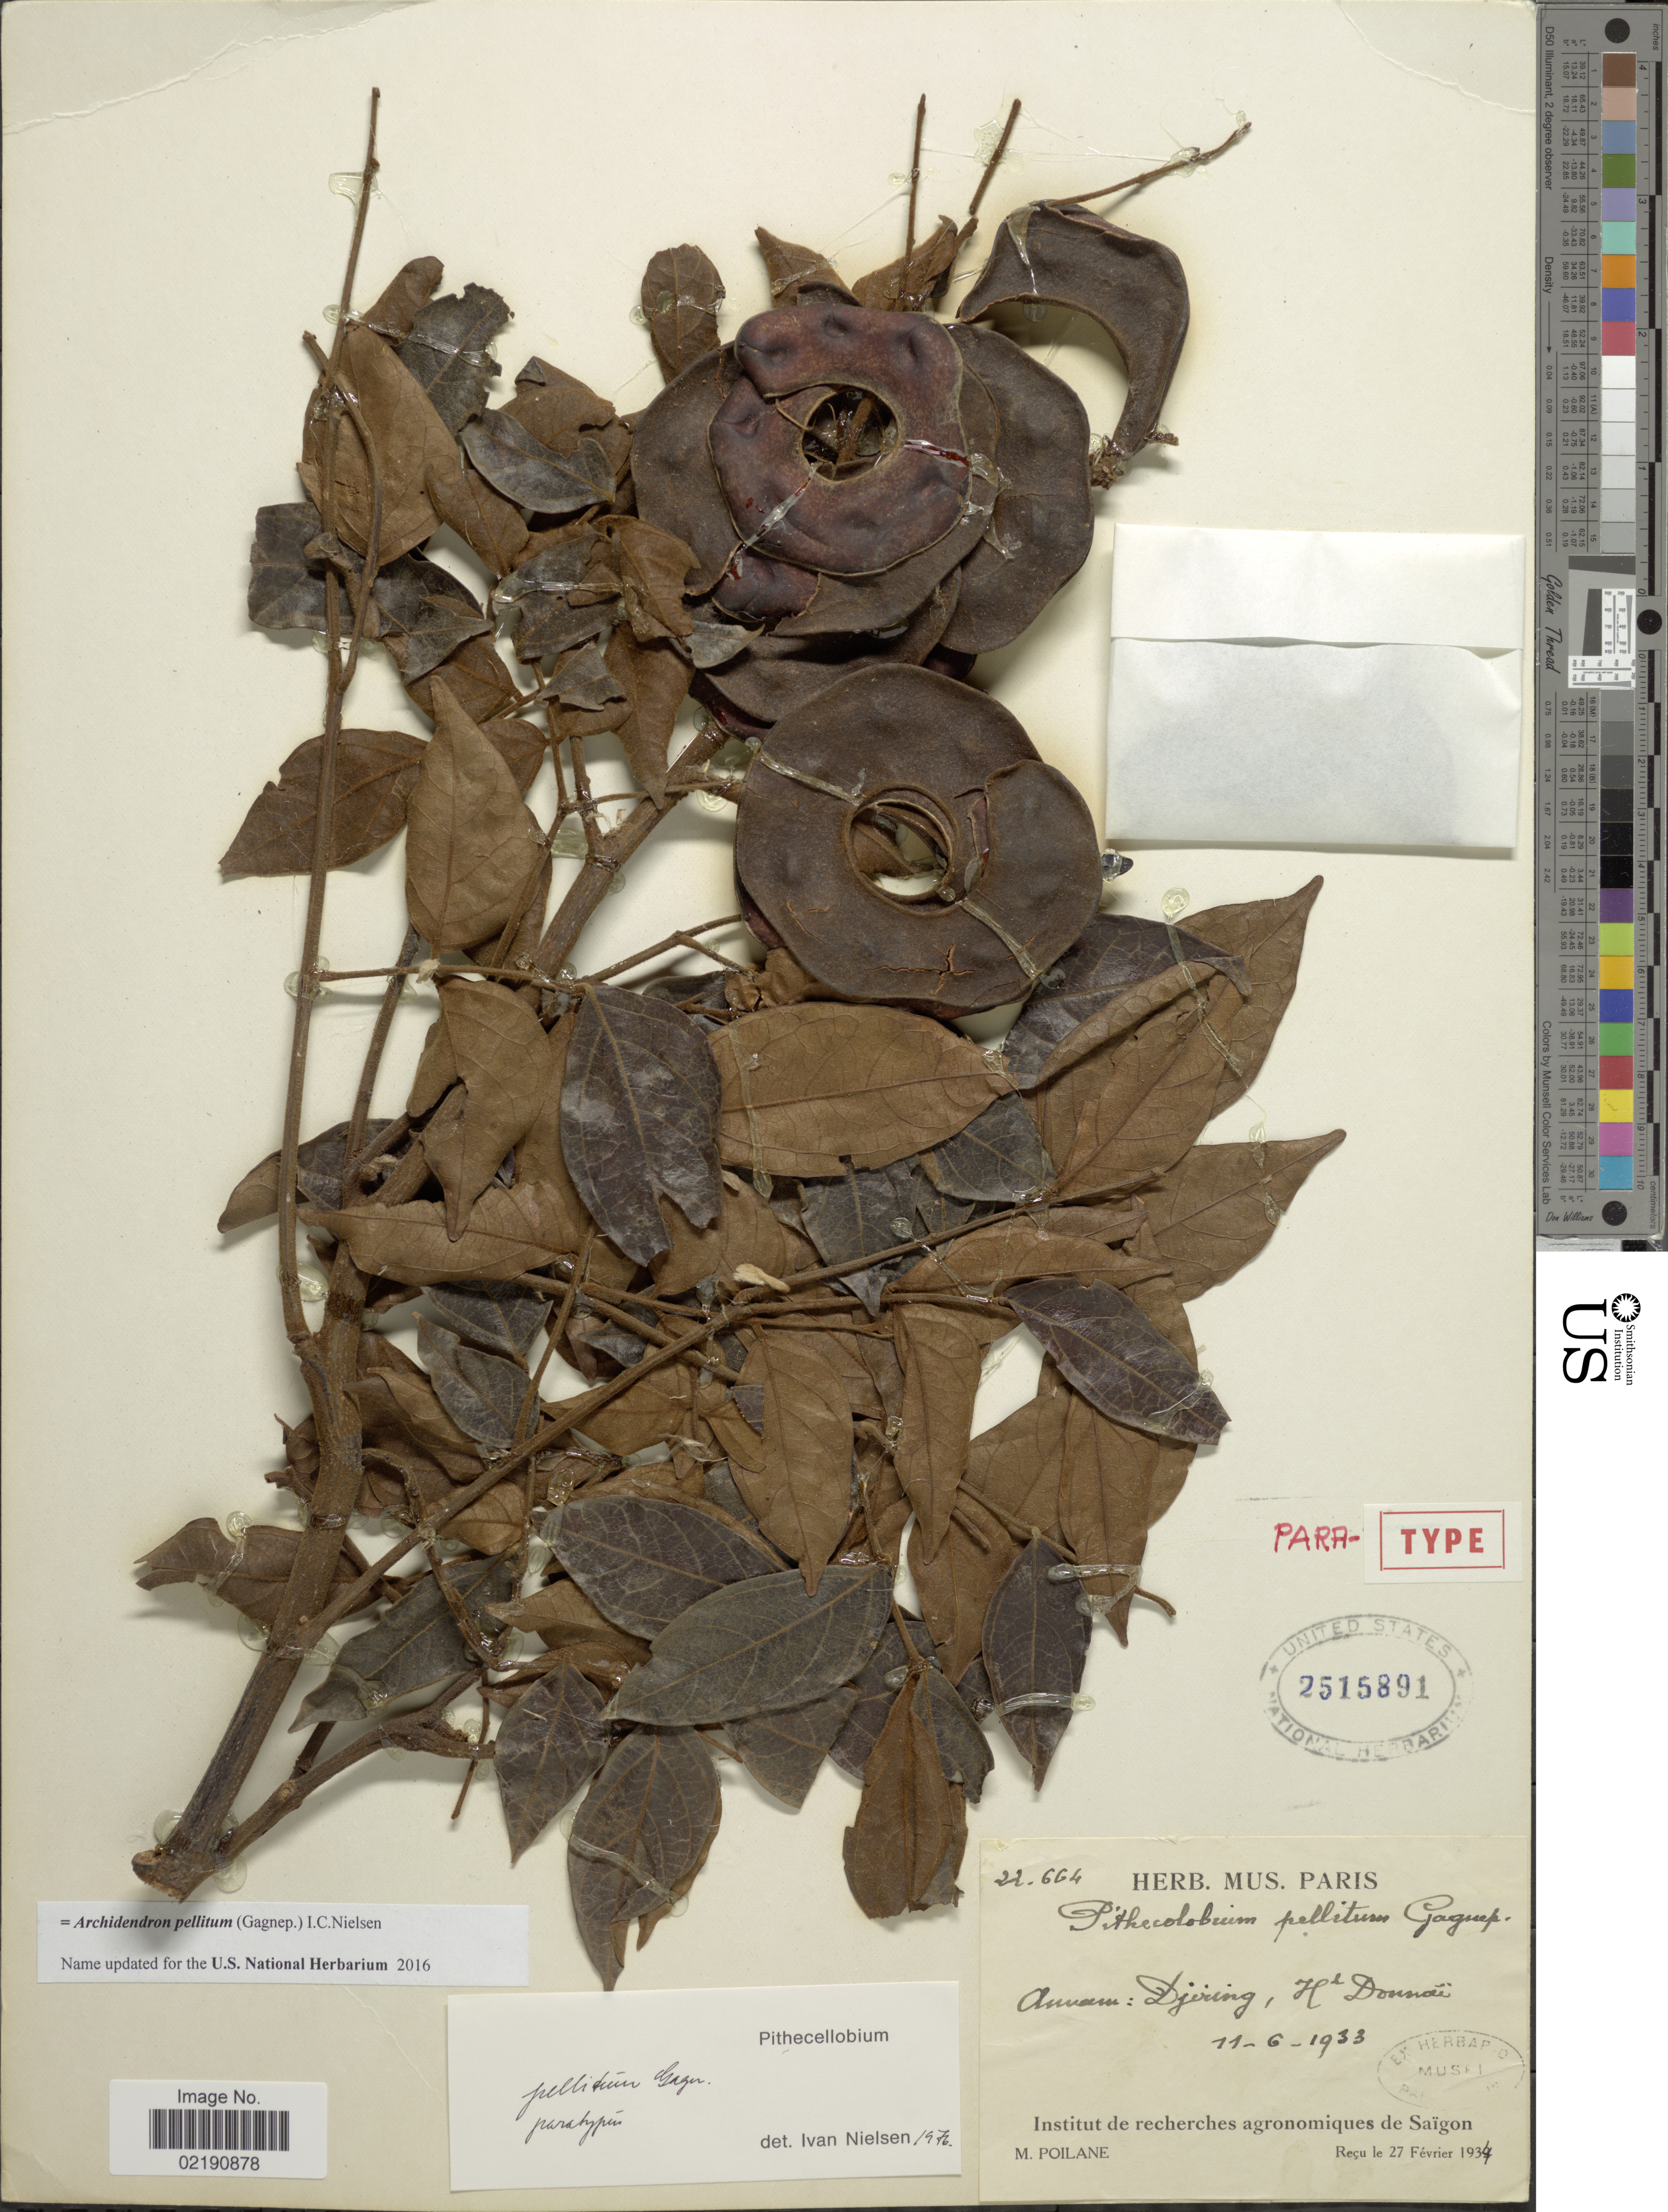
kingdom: Plantae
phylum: Tracheophyta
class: Magnoliopsida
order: Fabales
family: Fabaceae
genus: Archidendron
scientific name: Archidendron pellitum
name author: (Gagnep.) I.C. Nielsen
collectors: M. Poilane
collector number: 22664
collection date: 1934-02-27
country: Vietnam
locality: Annam: Djiring, Ht. Donnaï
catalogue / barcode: US 2515891